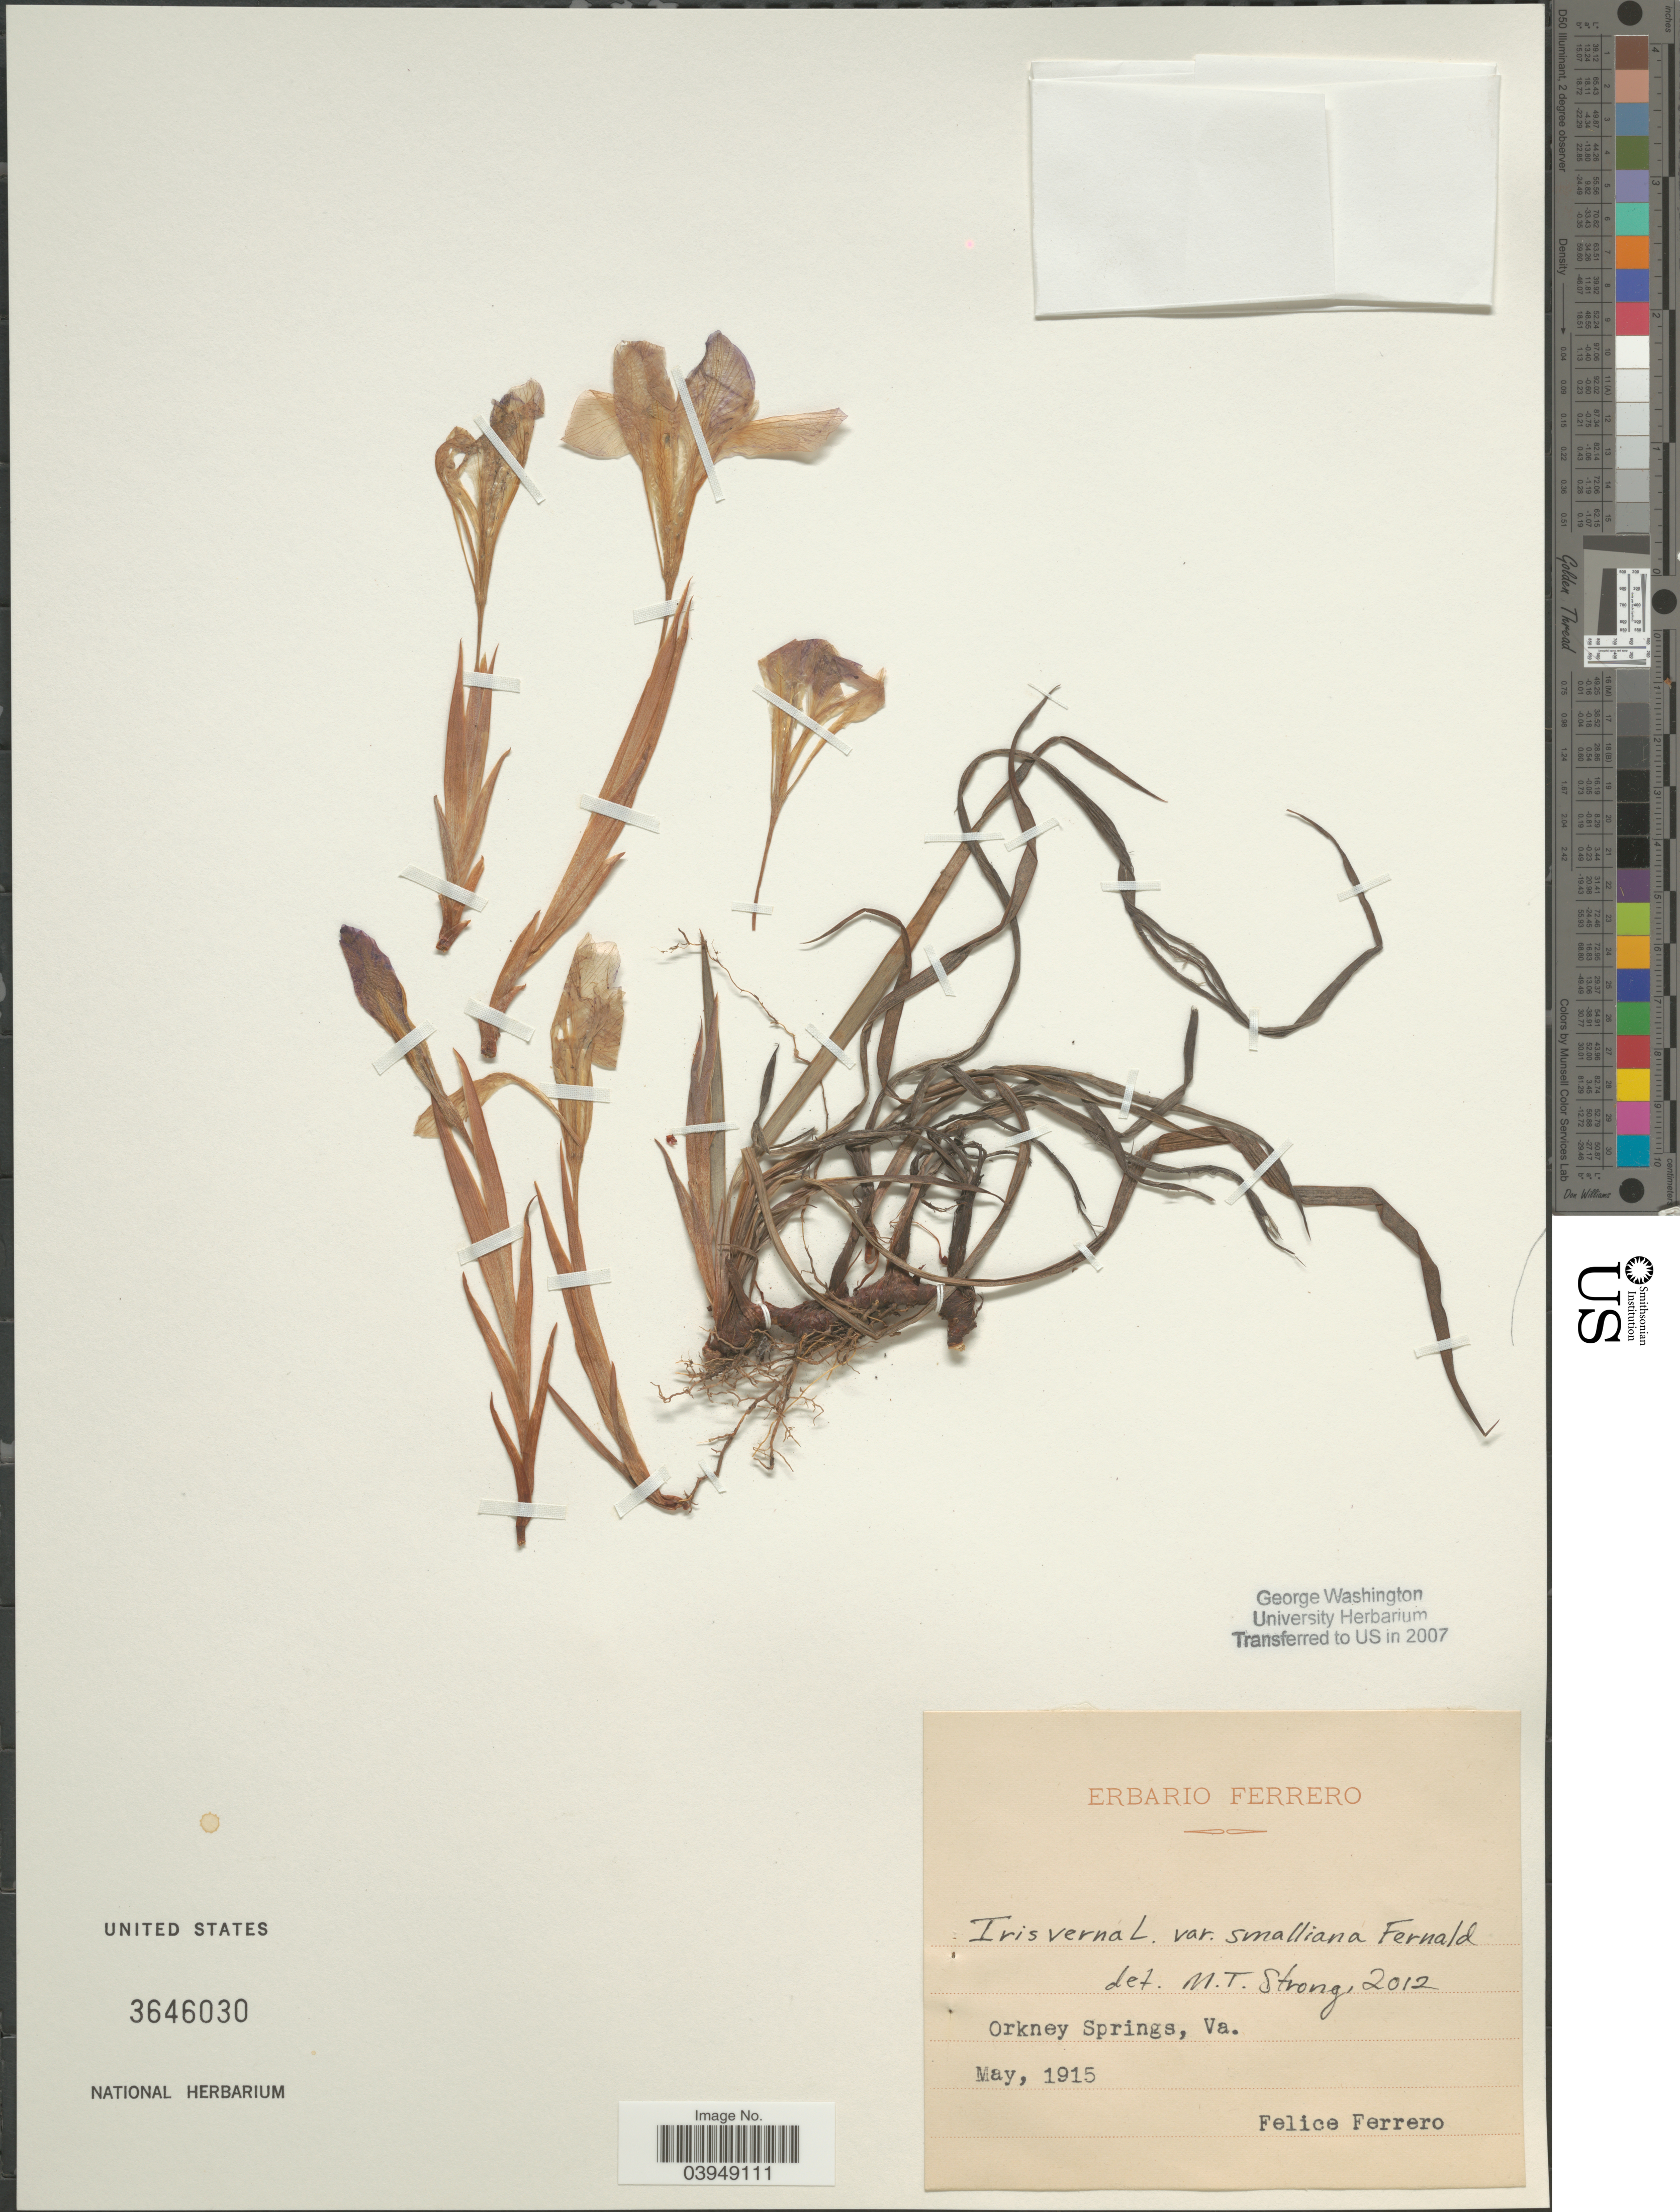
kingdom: Plantae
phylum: Tracheophyta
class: Liliopsida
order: Asparagales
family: Iridaceae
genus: Iris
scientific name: Iris verna var. smalliana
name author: Fernald ex M.E. Edwards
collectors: F. Ferrero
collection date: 1915-05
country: United States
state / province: Virginia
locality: Orkney Springs.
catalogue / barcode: US 3646030